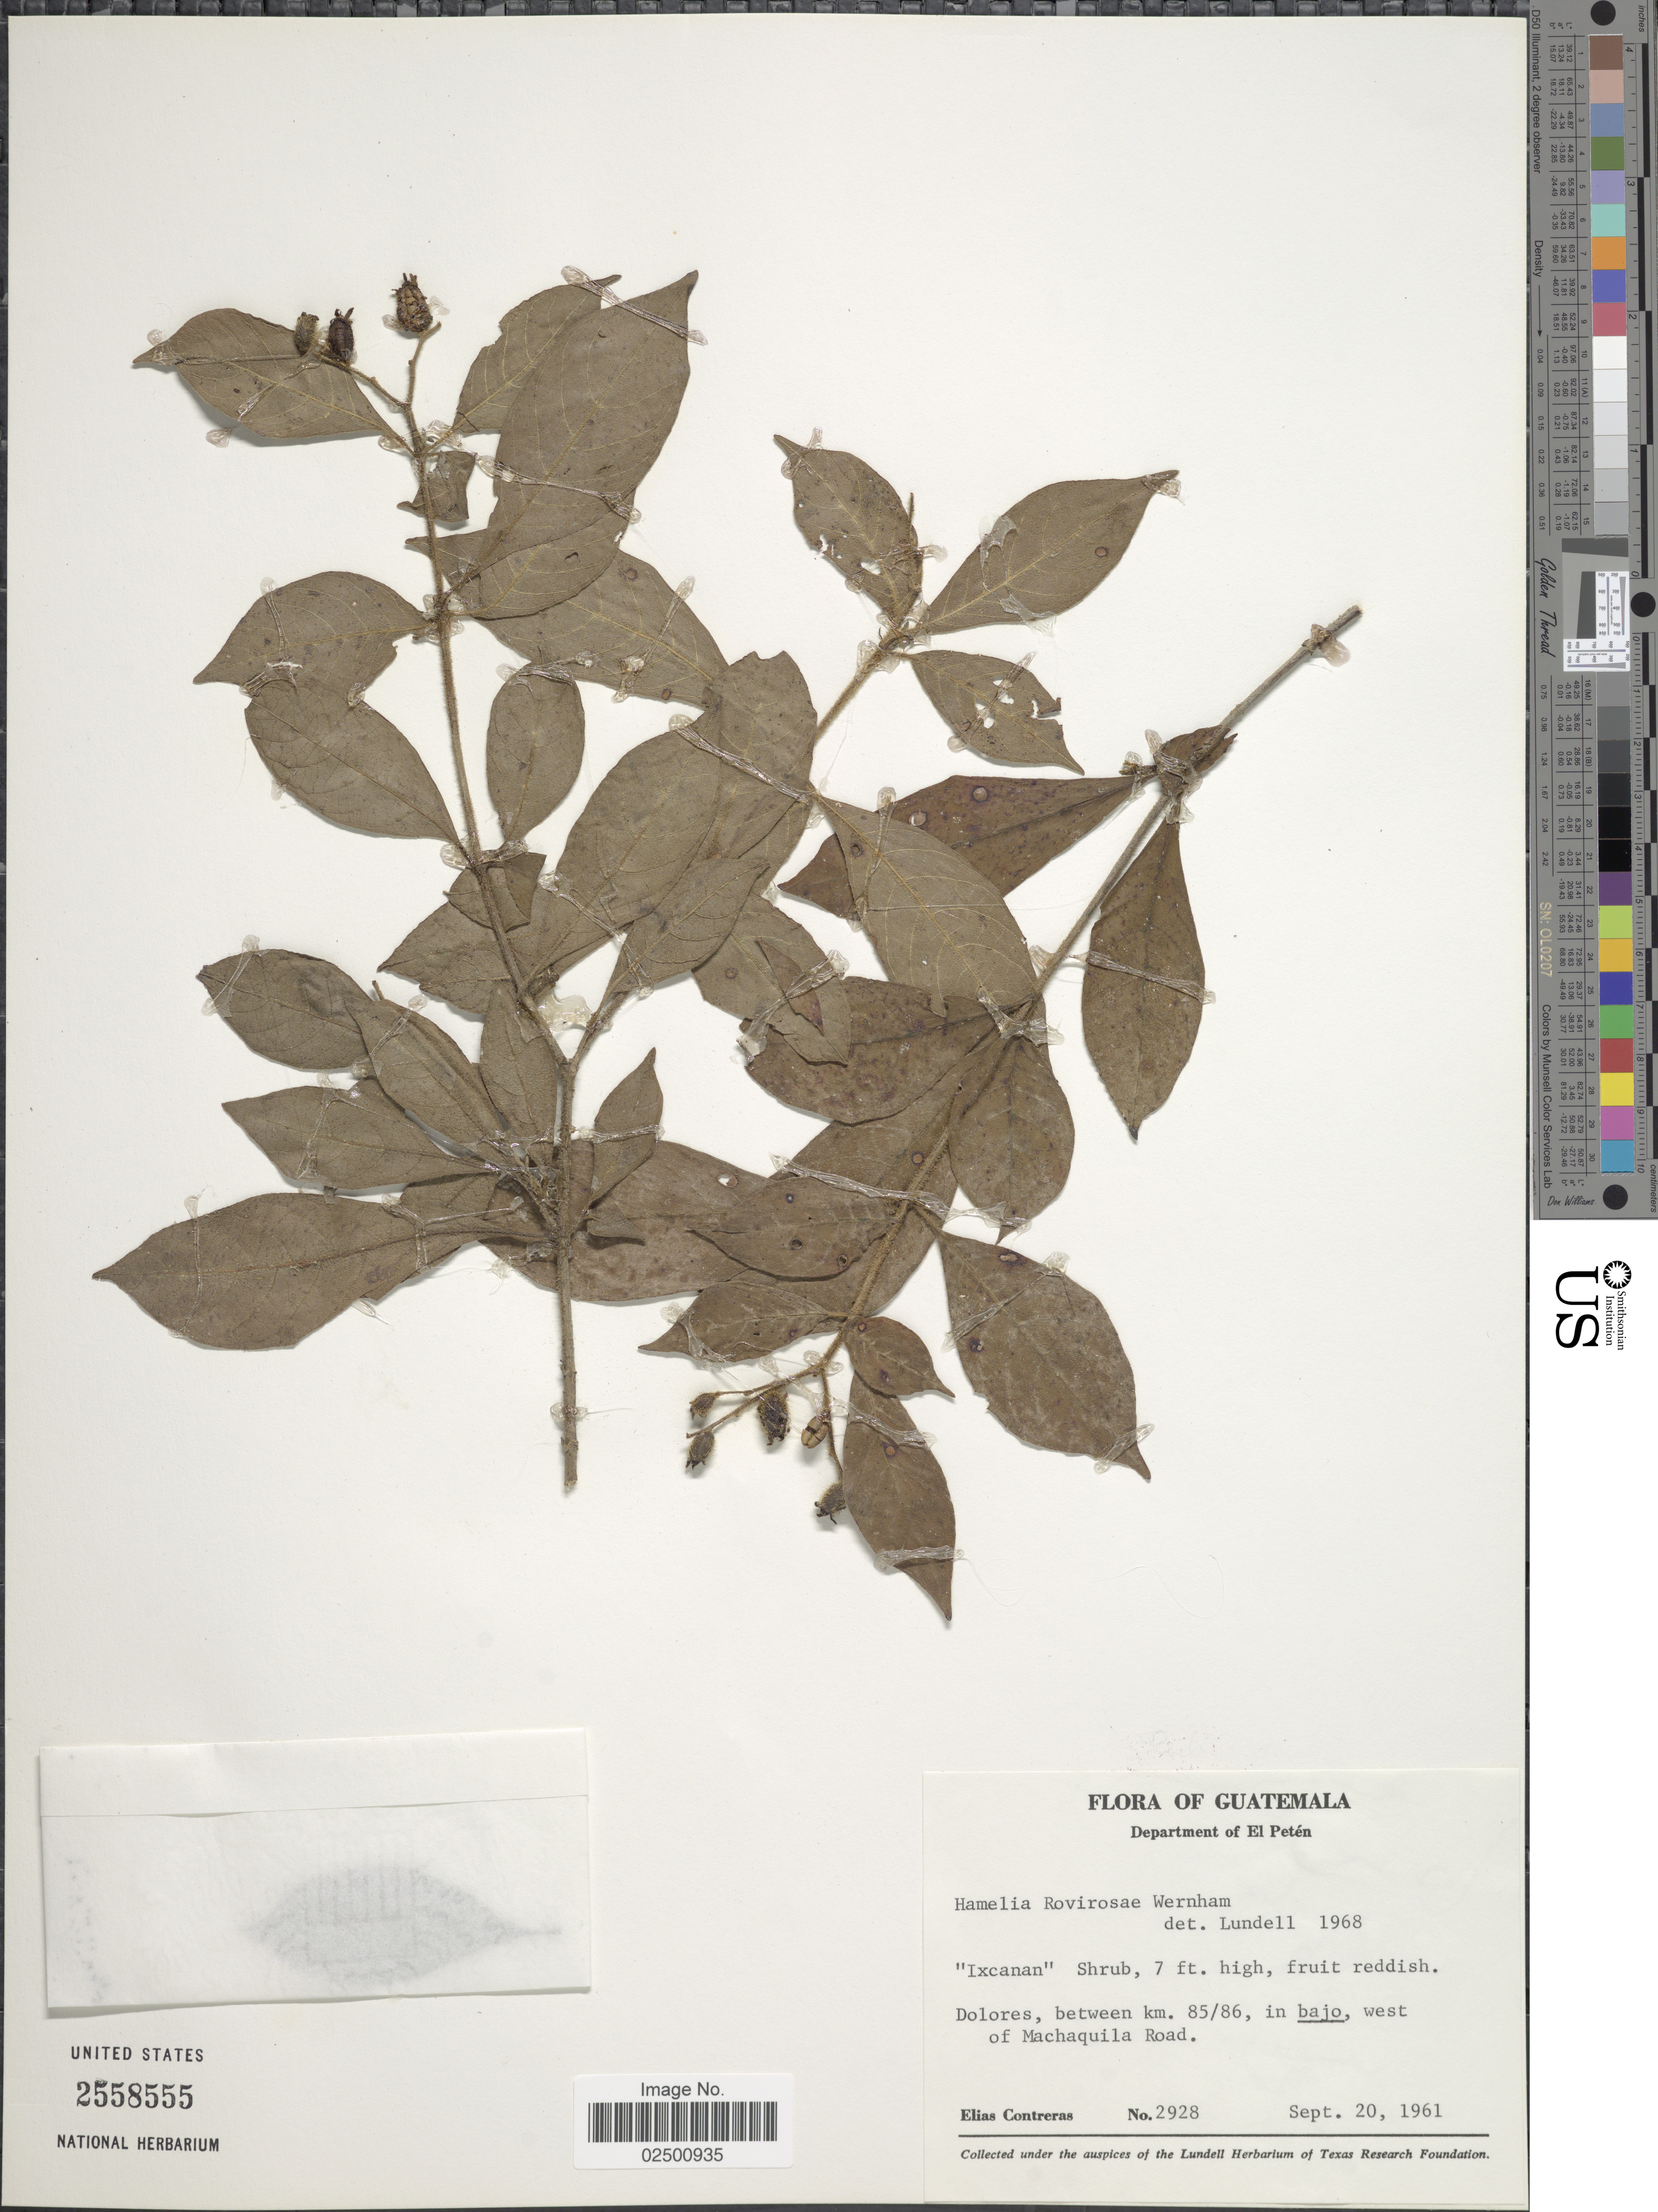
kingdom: Plantae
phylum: Tracheophyta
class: Magnoliopsida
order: Gentianales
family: Rubiaceae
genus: Hamelia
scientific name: Hamelia rovirosae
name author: Wernham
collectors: E. Contreras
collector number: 2928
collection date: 1961-09-20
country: Guatemala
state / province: El Petén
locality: Department of El Peten. Dolores, between km. 85/86, in bajo, west of Machaquila Road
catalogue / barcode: US 2558555